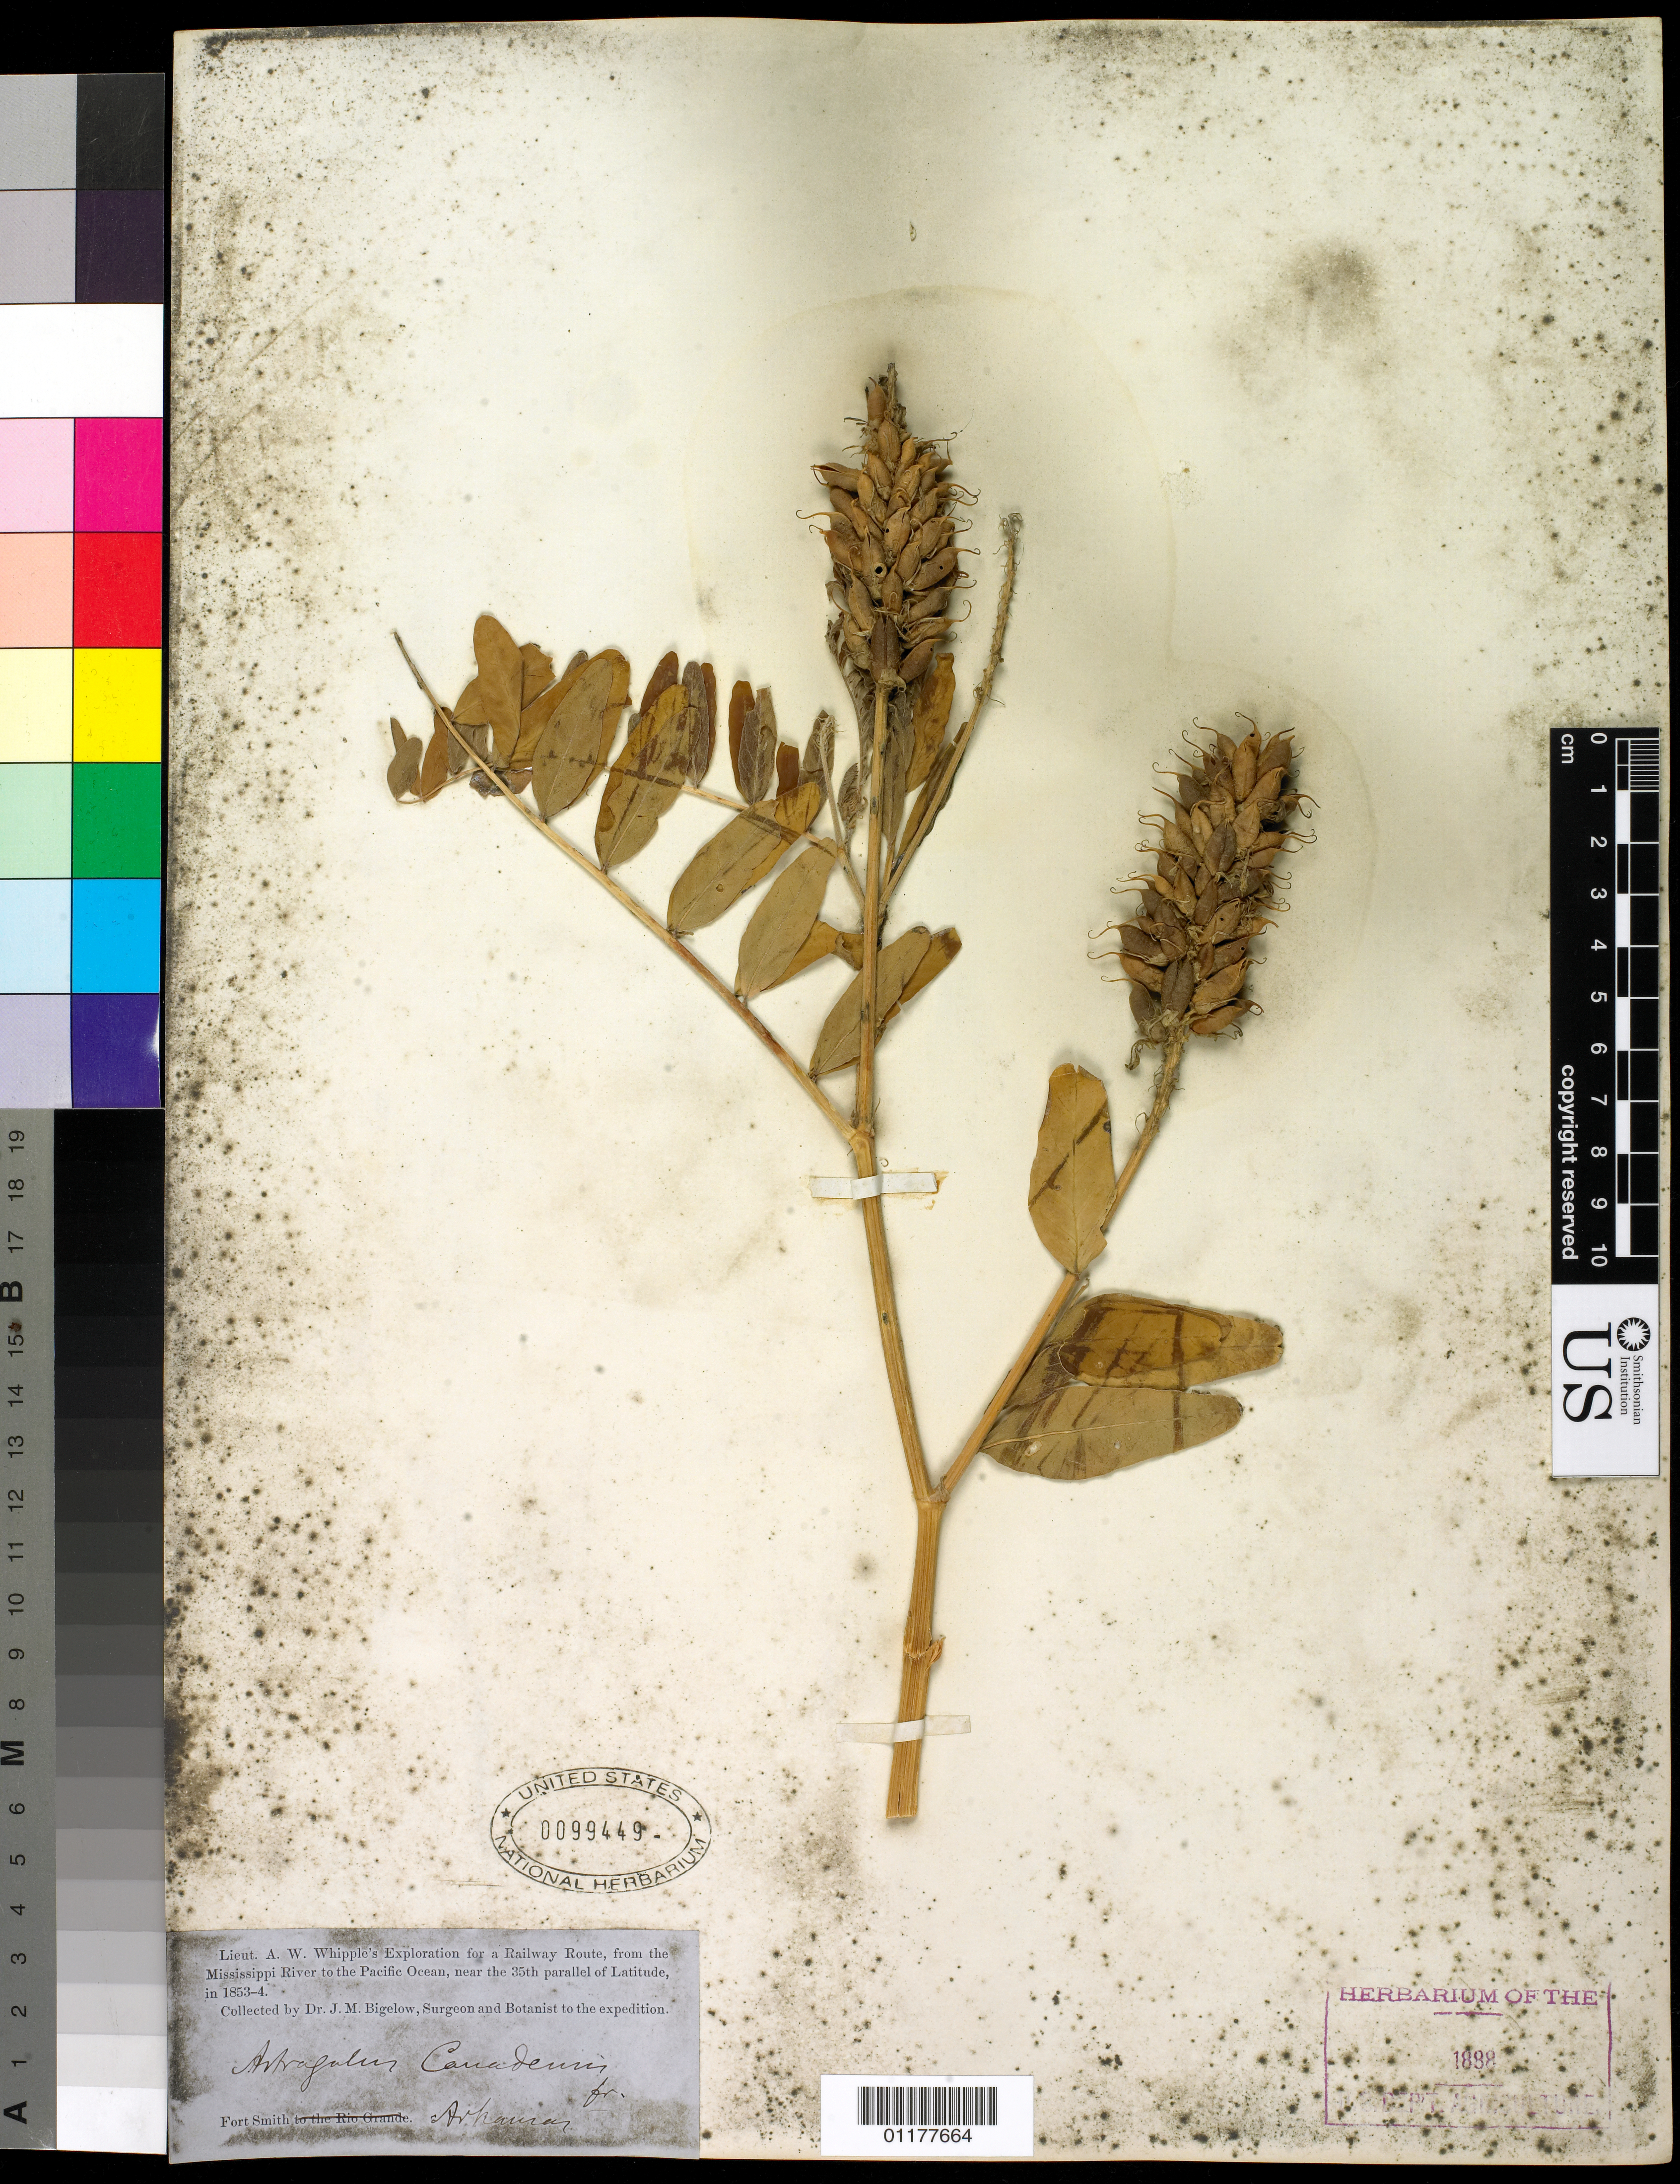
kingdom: Plantae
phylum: Tracheophyta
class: Magnoliopsida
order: Fabales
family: Fabaceae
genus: Astragalus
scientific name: Astragalus canadensis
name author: L.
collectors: J. M. Bigelow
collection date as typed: ---1853 to -- --- 1854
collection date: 1853/1854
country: United States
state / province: Arkansas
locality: Fort Smith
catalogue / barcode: US 99449